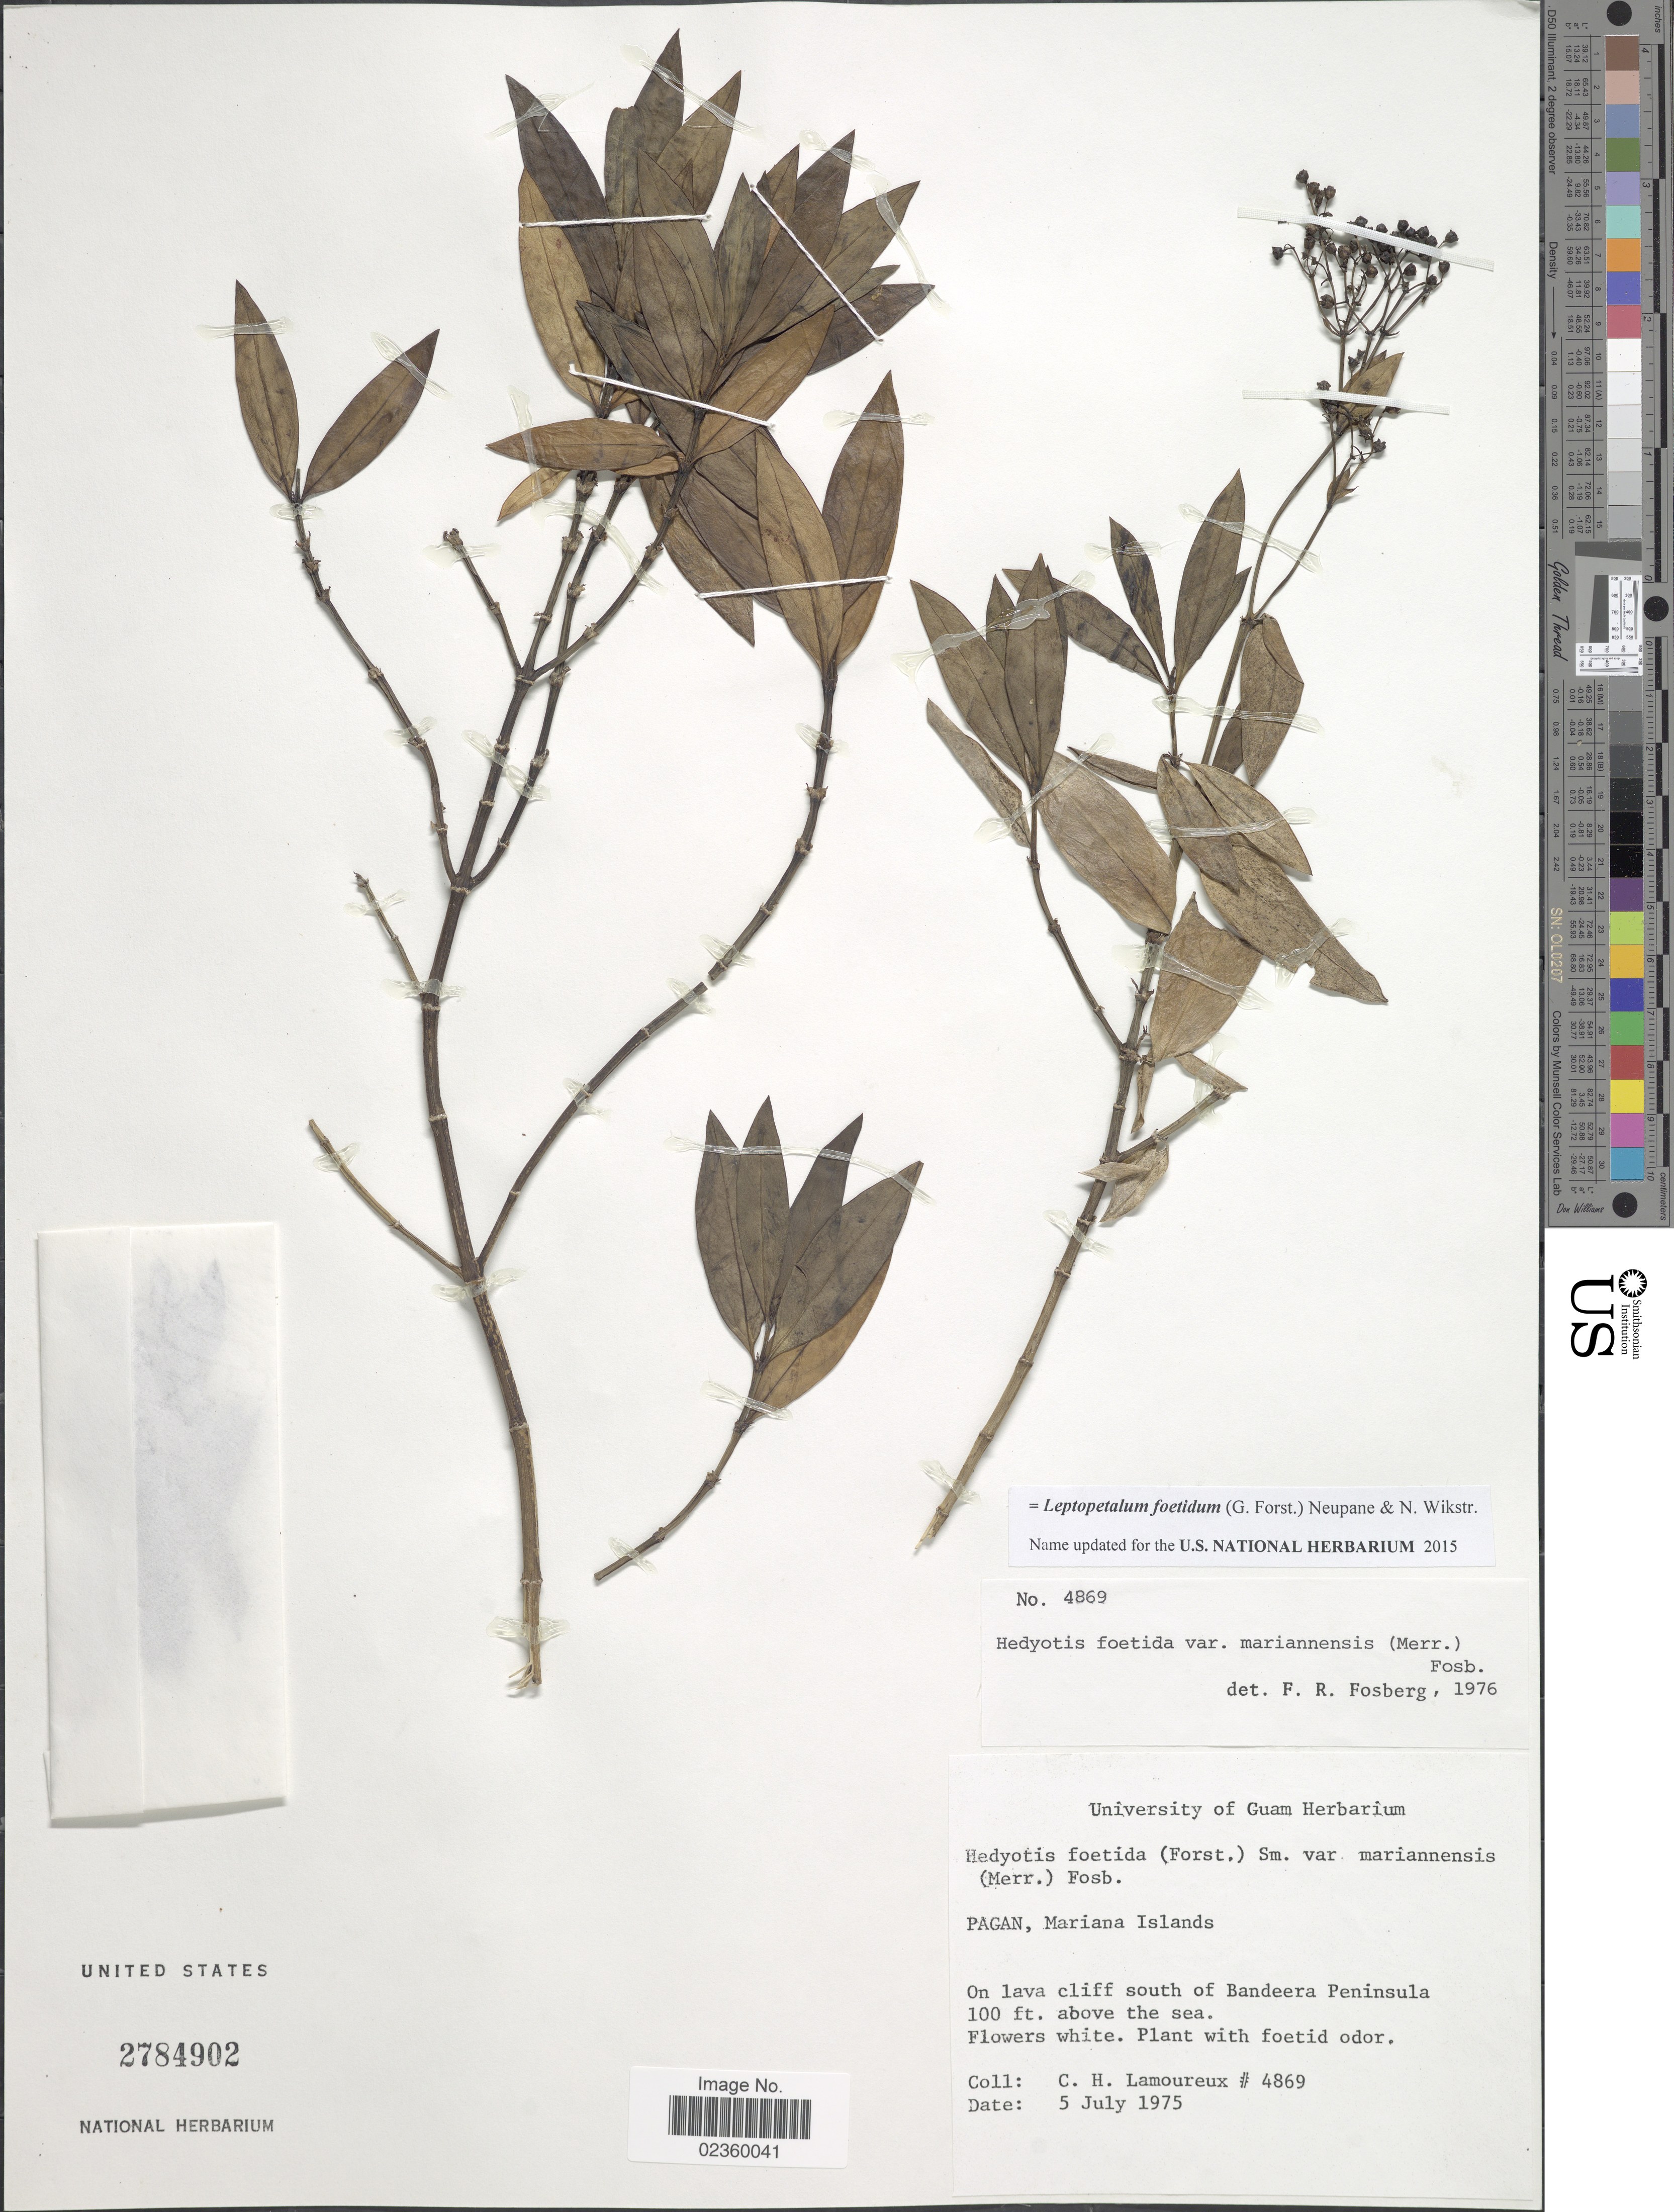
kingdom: Plantae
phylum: Tracheophyta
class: Magnoliopsida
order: Gentianales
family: Rubiaceae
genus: Leptopetalum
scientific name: Leptopetalum foetidum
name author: (G. Forst.) Neupane & N. Wikstr.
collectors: C. H. Lamoureux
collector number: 4869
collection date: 1975-07-05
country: Northern Mariana Islands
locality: Pagan, Mariana Islands. On lava cliff south of Bandeera Peninsula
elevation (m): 30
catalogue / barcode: US 2784902